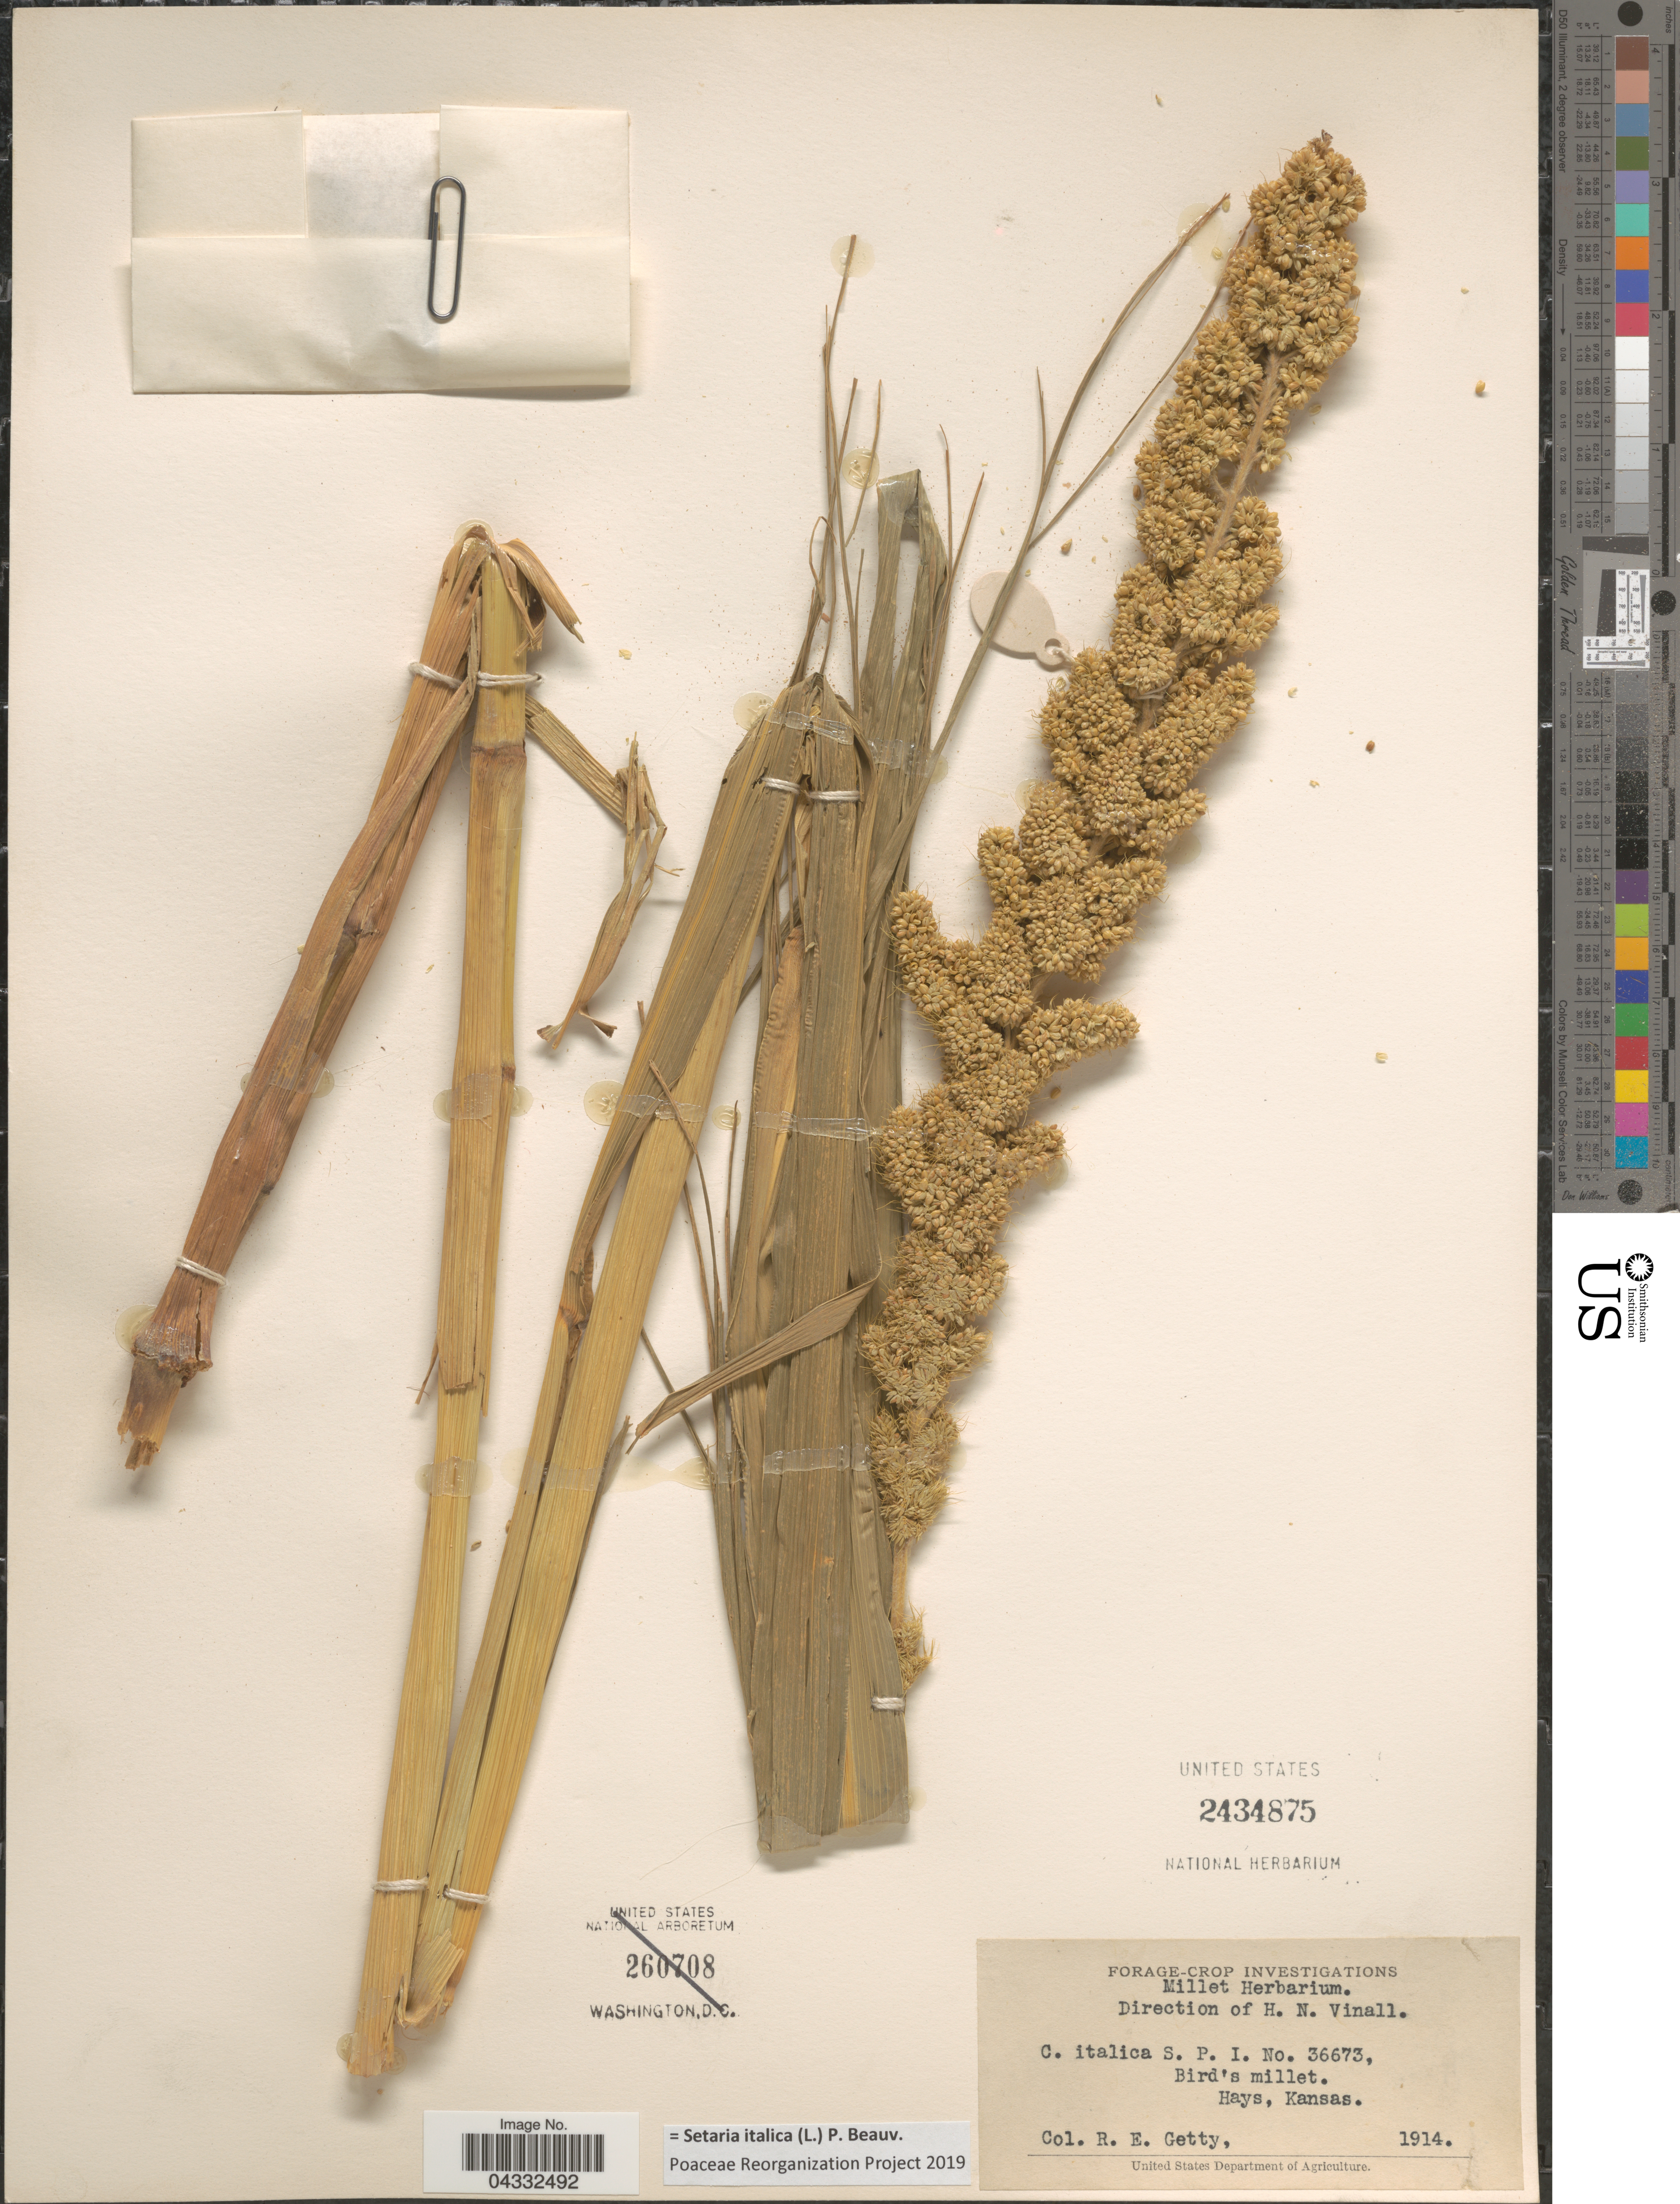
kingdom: Plantae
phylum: Tracheophyta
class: Liliopsida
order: Poales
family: Poaceae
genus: Setaria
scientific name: Setaria italica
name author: (L.) P. Beauv.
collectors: R. Getty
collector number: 36673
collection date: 1914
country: United States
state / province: Kansas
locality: Hays.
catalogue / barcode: US 2434875